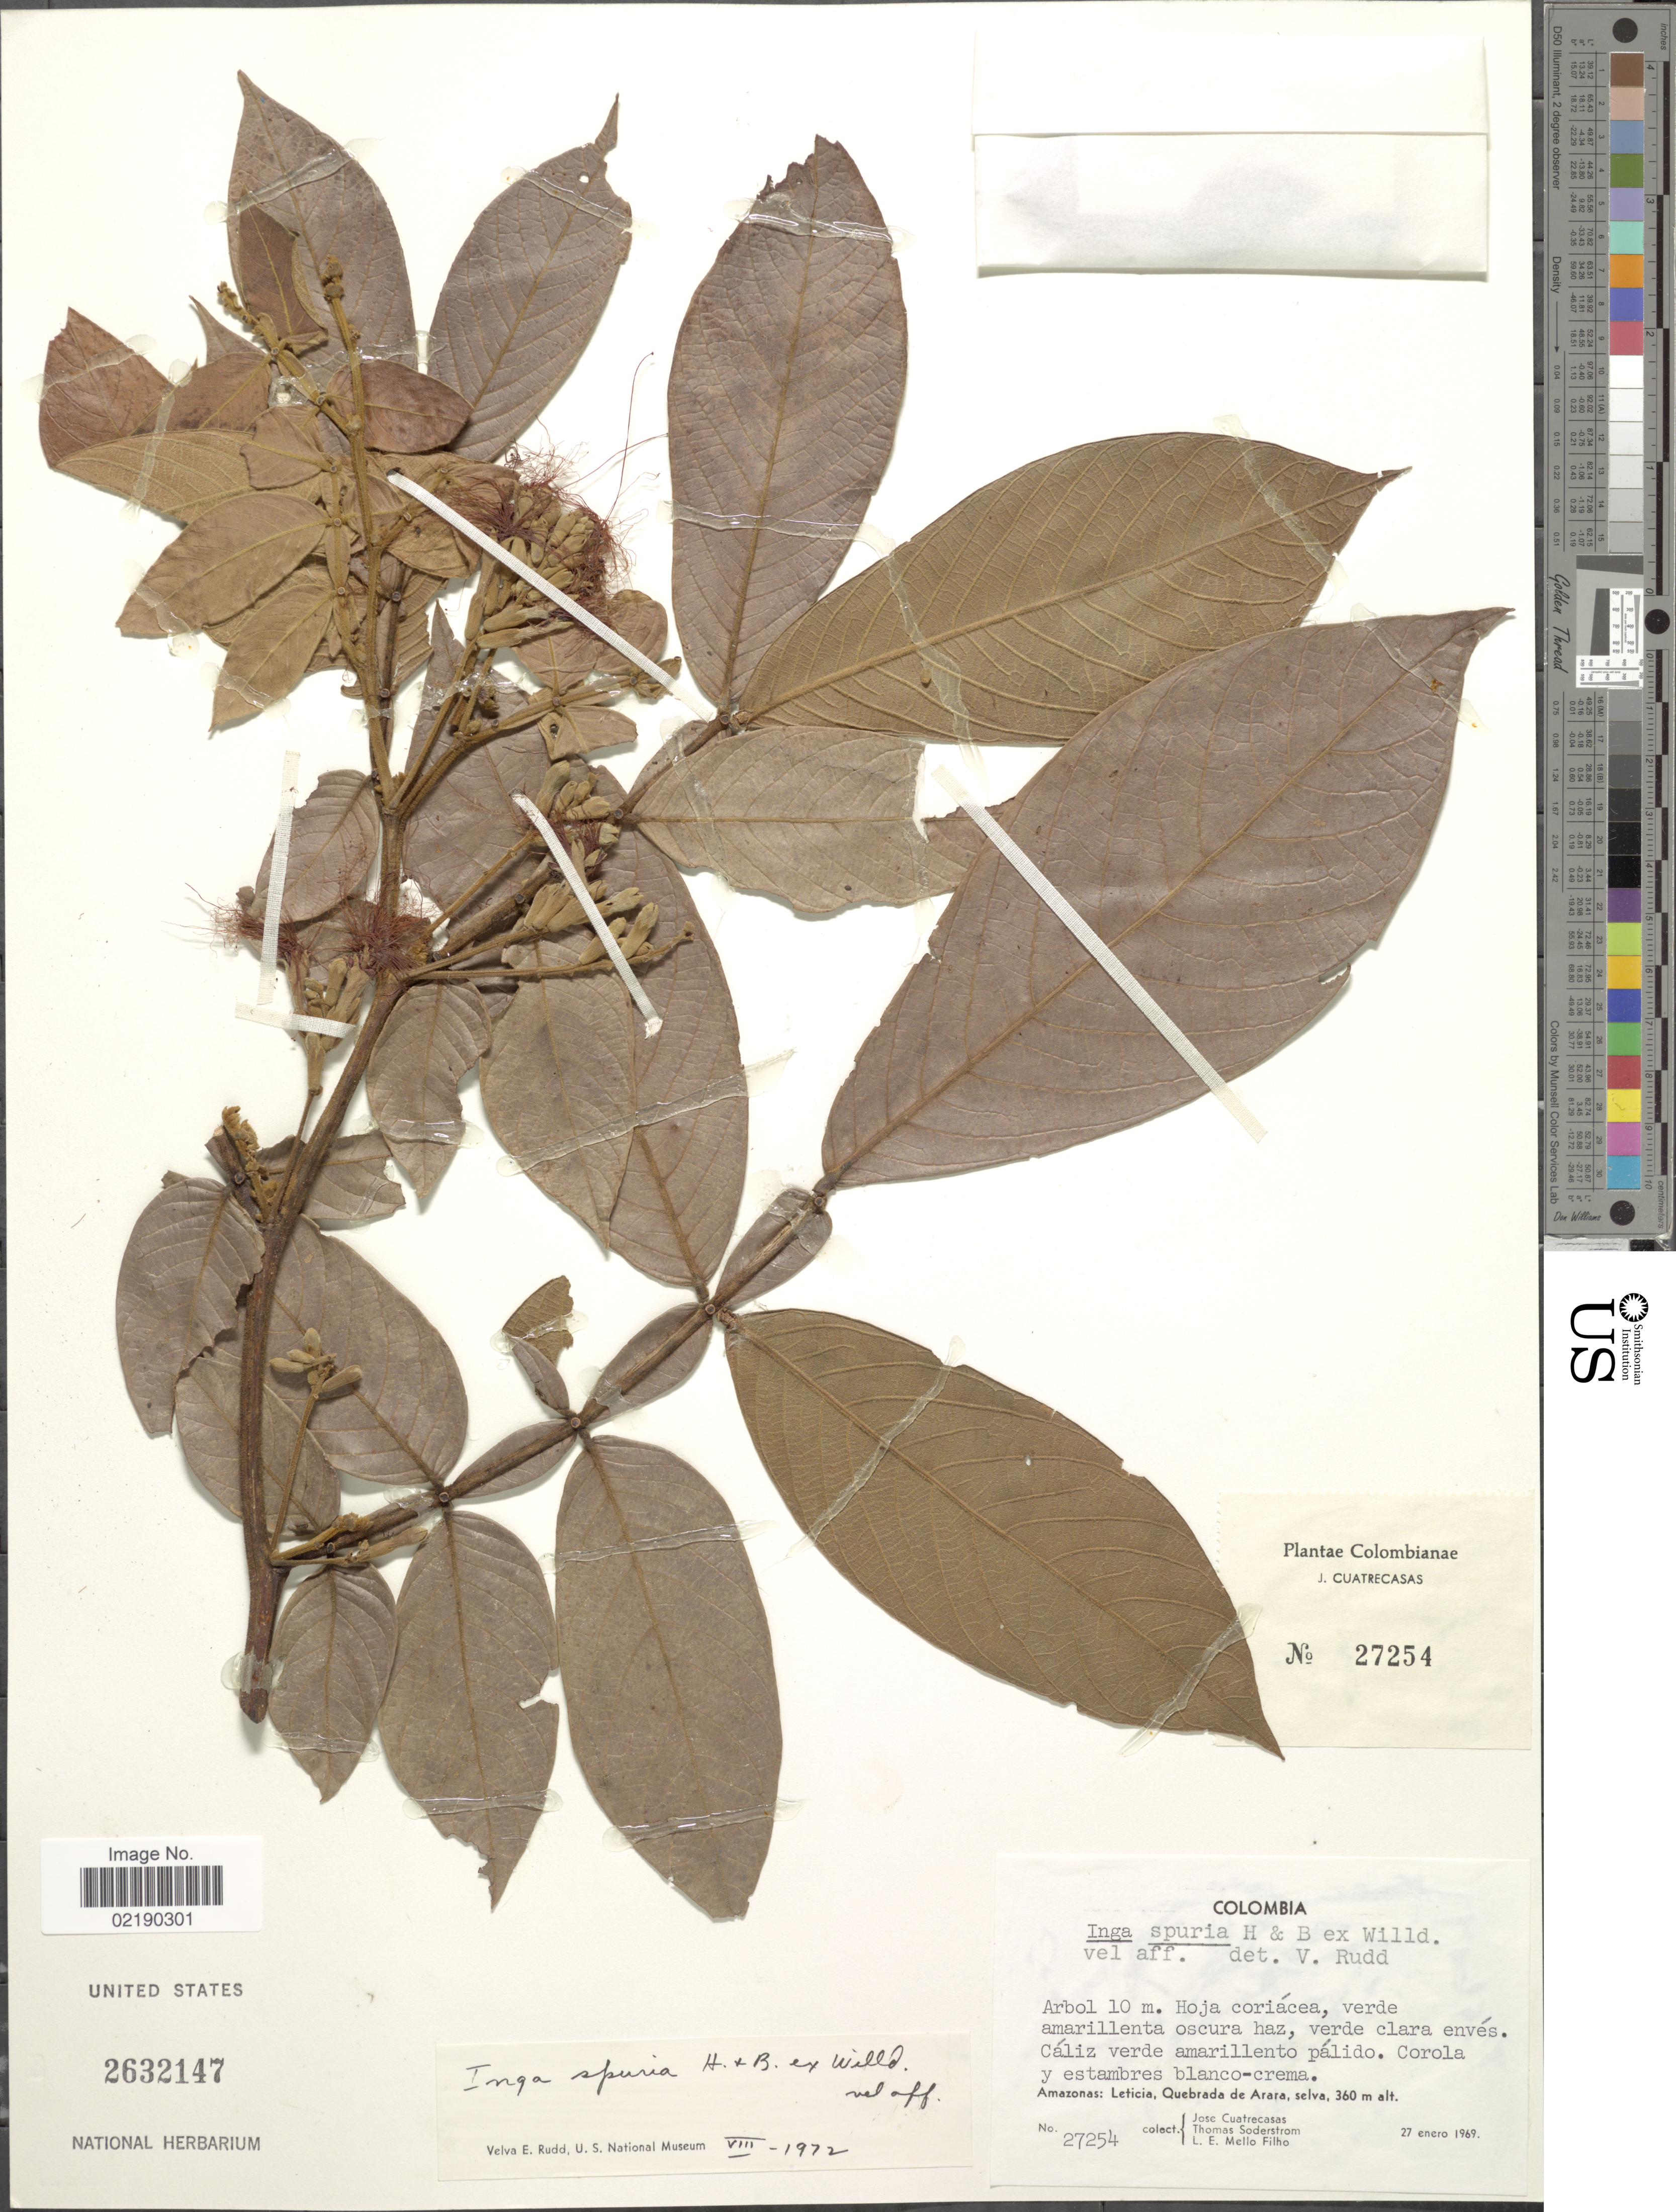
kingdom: Plantae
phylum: Tracheophyta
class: Magnoliopsida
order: Fabales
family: Fabaceae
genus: Inga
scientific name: Inga vera subsp. vera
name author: Willd.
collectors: J. Cuatrecasas, T. R. Soderstrom & L. Emygdio de Mello Filho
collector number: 27254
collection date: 1969-01-27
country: Colombia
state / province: Amazônas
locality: Leticia, Quebrada de Arara.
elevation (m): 360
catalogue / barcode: US 2632147